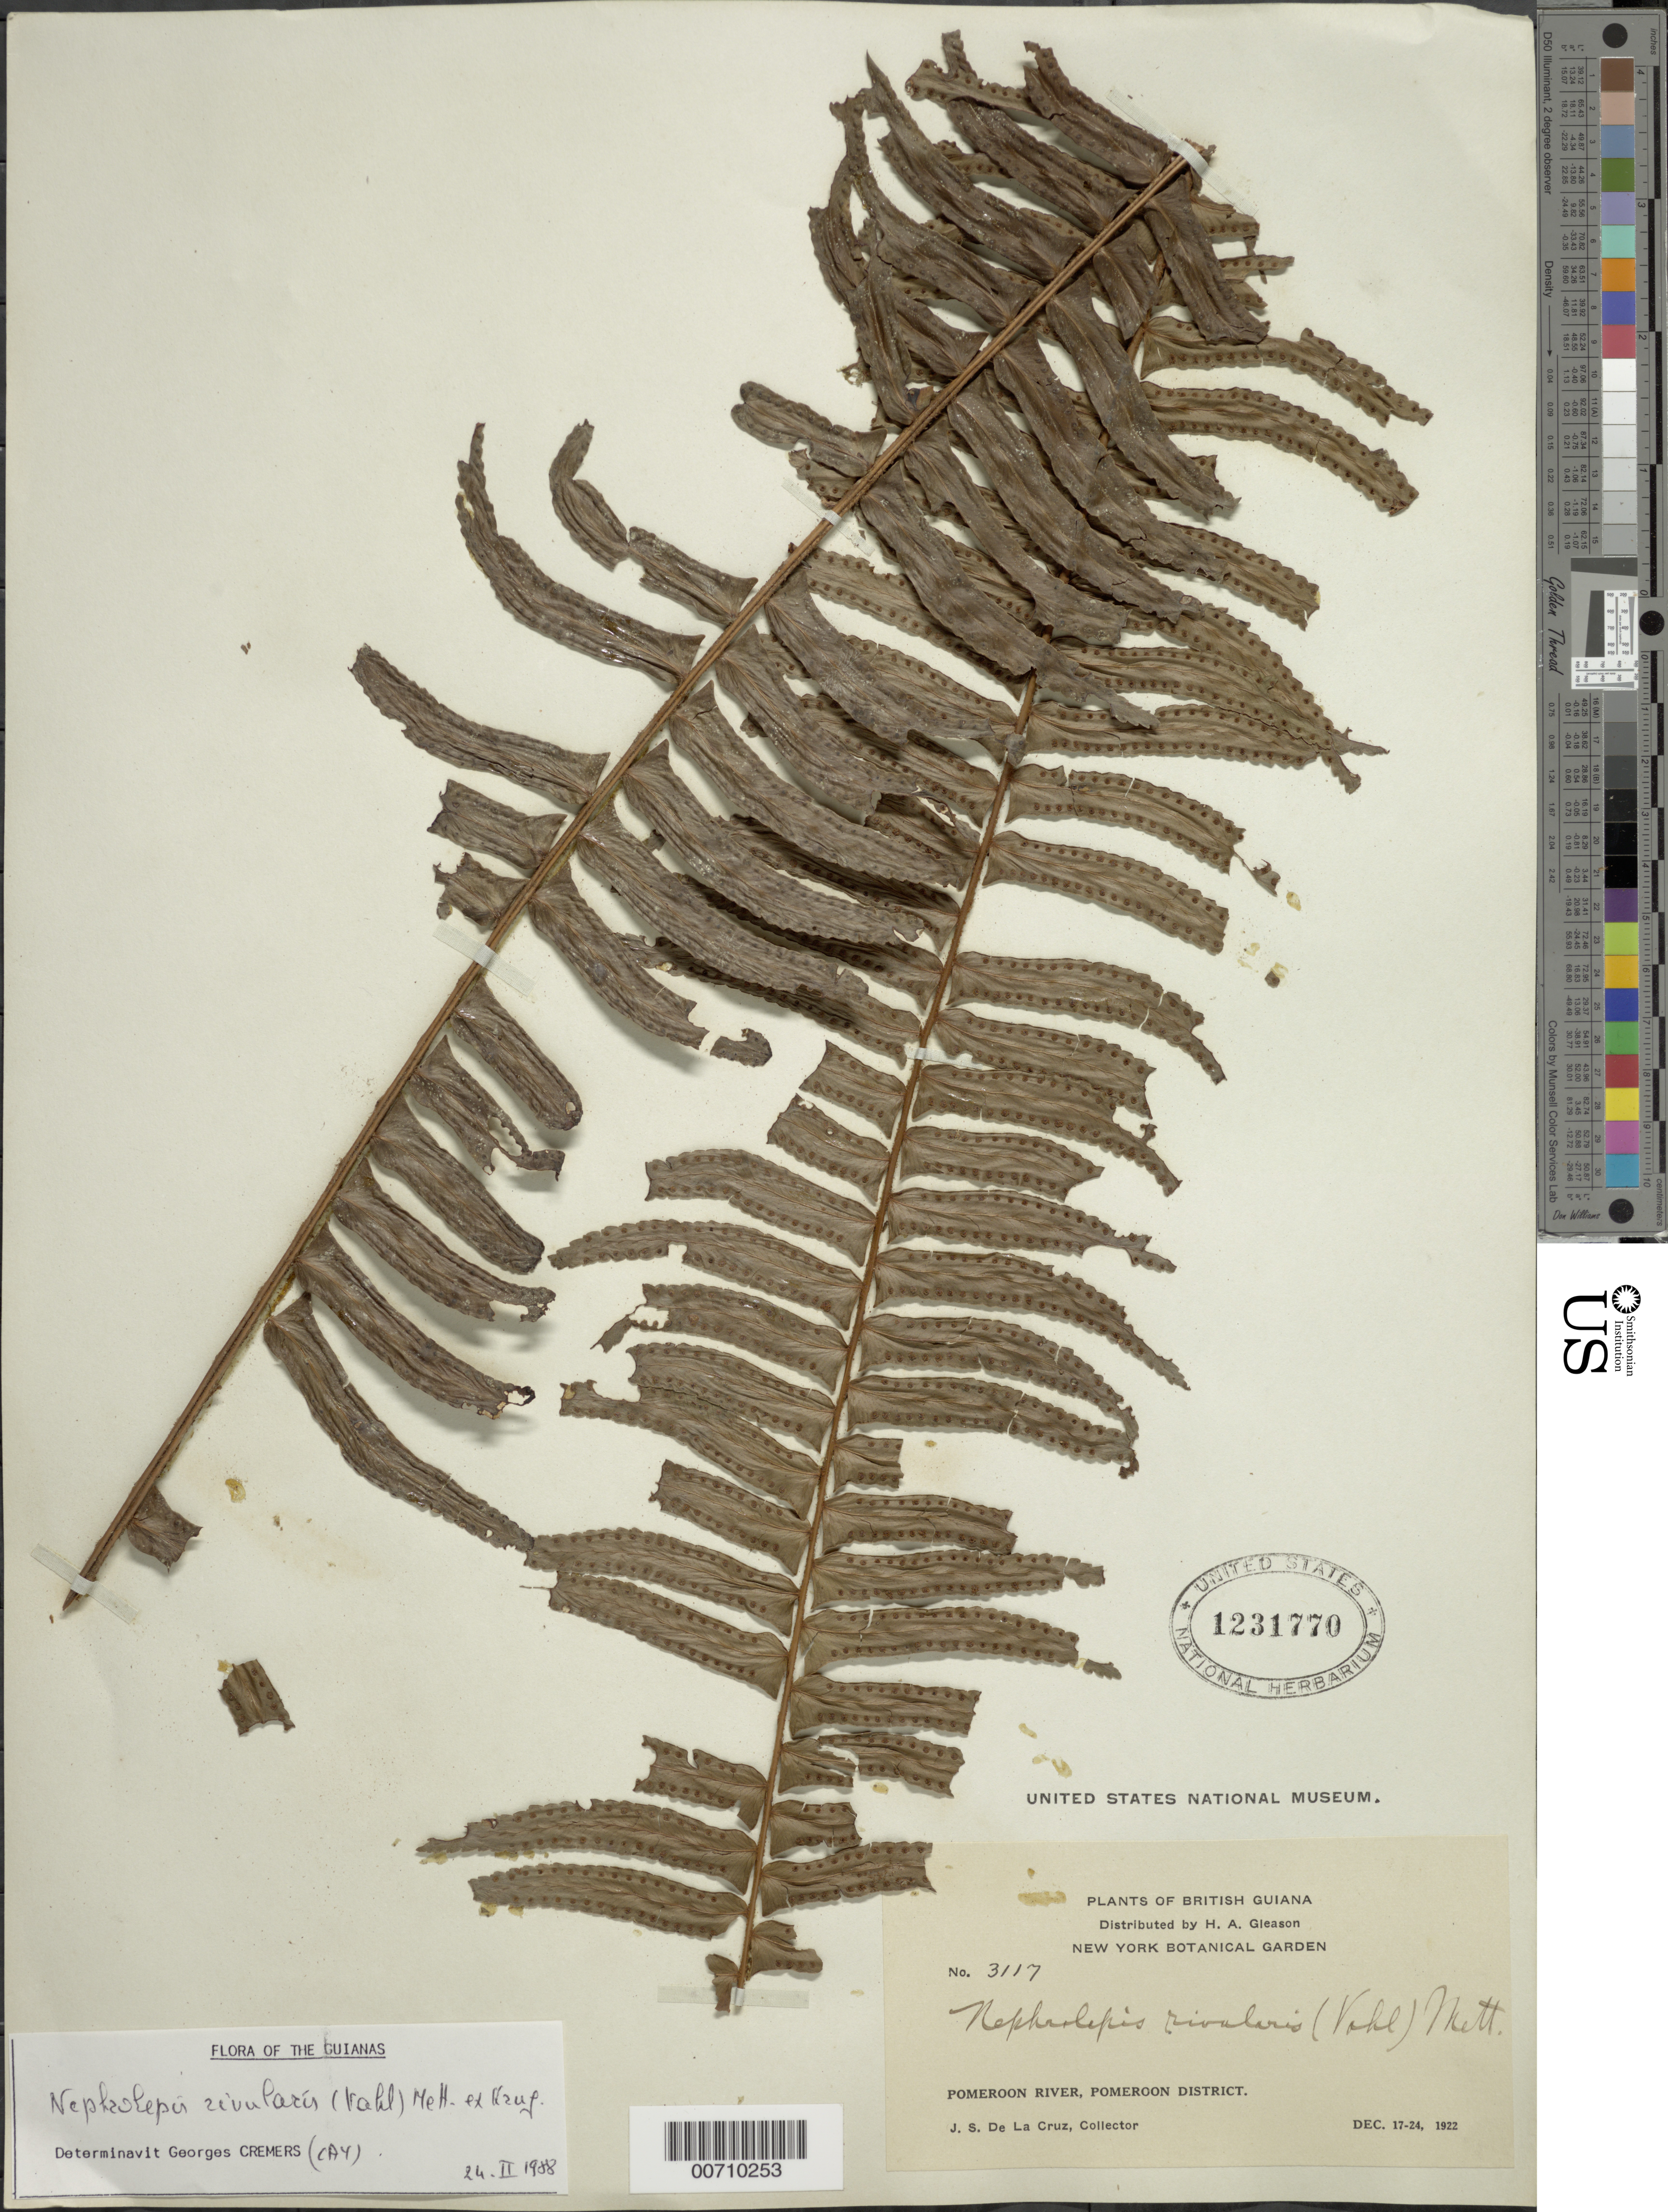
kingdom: Plantae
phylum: Tracheophyta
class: Polypodiopsida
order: Polypodiales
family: Nephrolepidaceae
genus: Nephrolepis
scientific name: Nephrolepis rivularis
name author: (Vahl) Mett. ex Krug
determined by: Cremers, Georges A.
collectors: J. S. de la Cruz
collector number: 3117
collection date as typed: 17-Dec-22 to 24-Dec-22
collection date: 1922-12-17/1922-12-24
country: Guyana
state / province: Pomeroon-Supenaam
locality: Pomeroon R.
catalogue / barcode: US 1231770